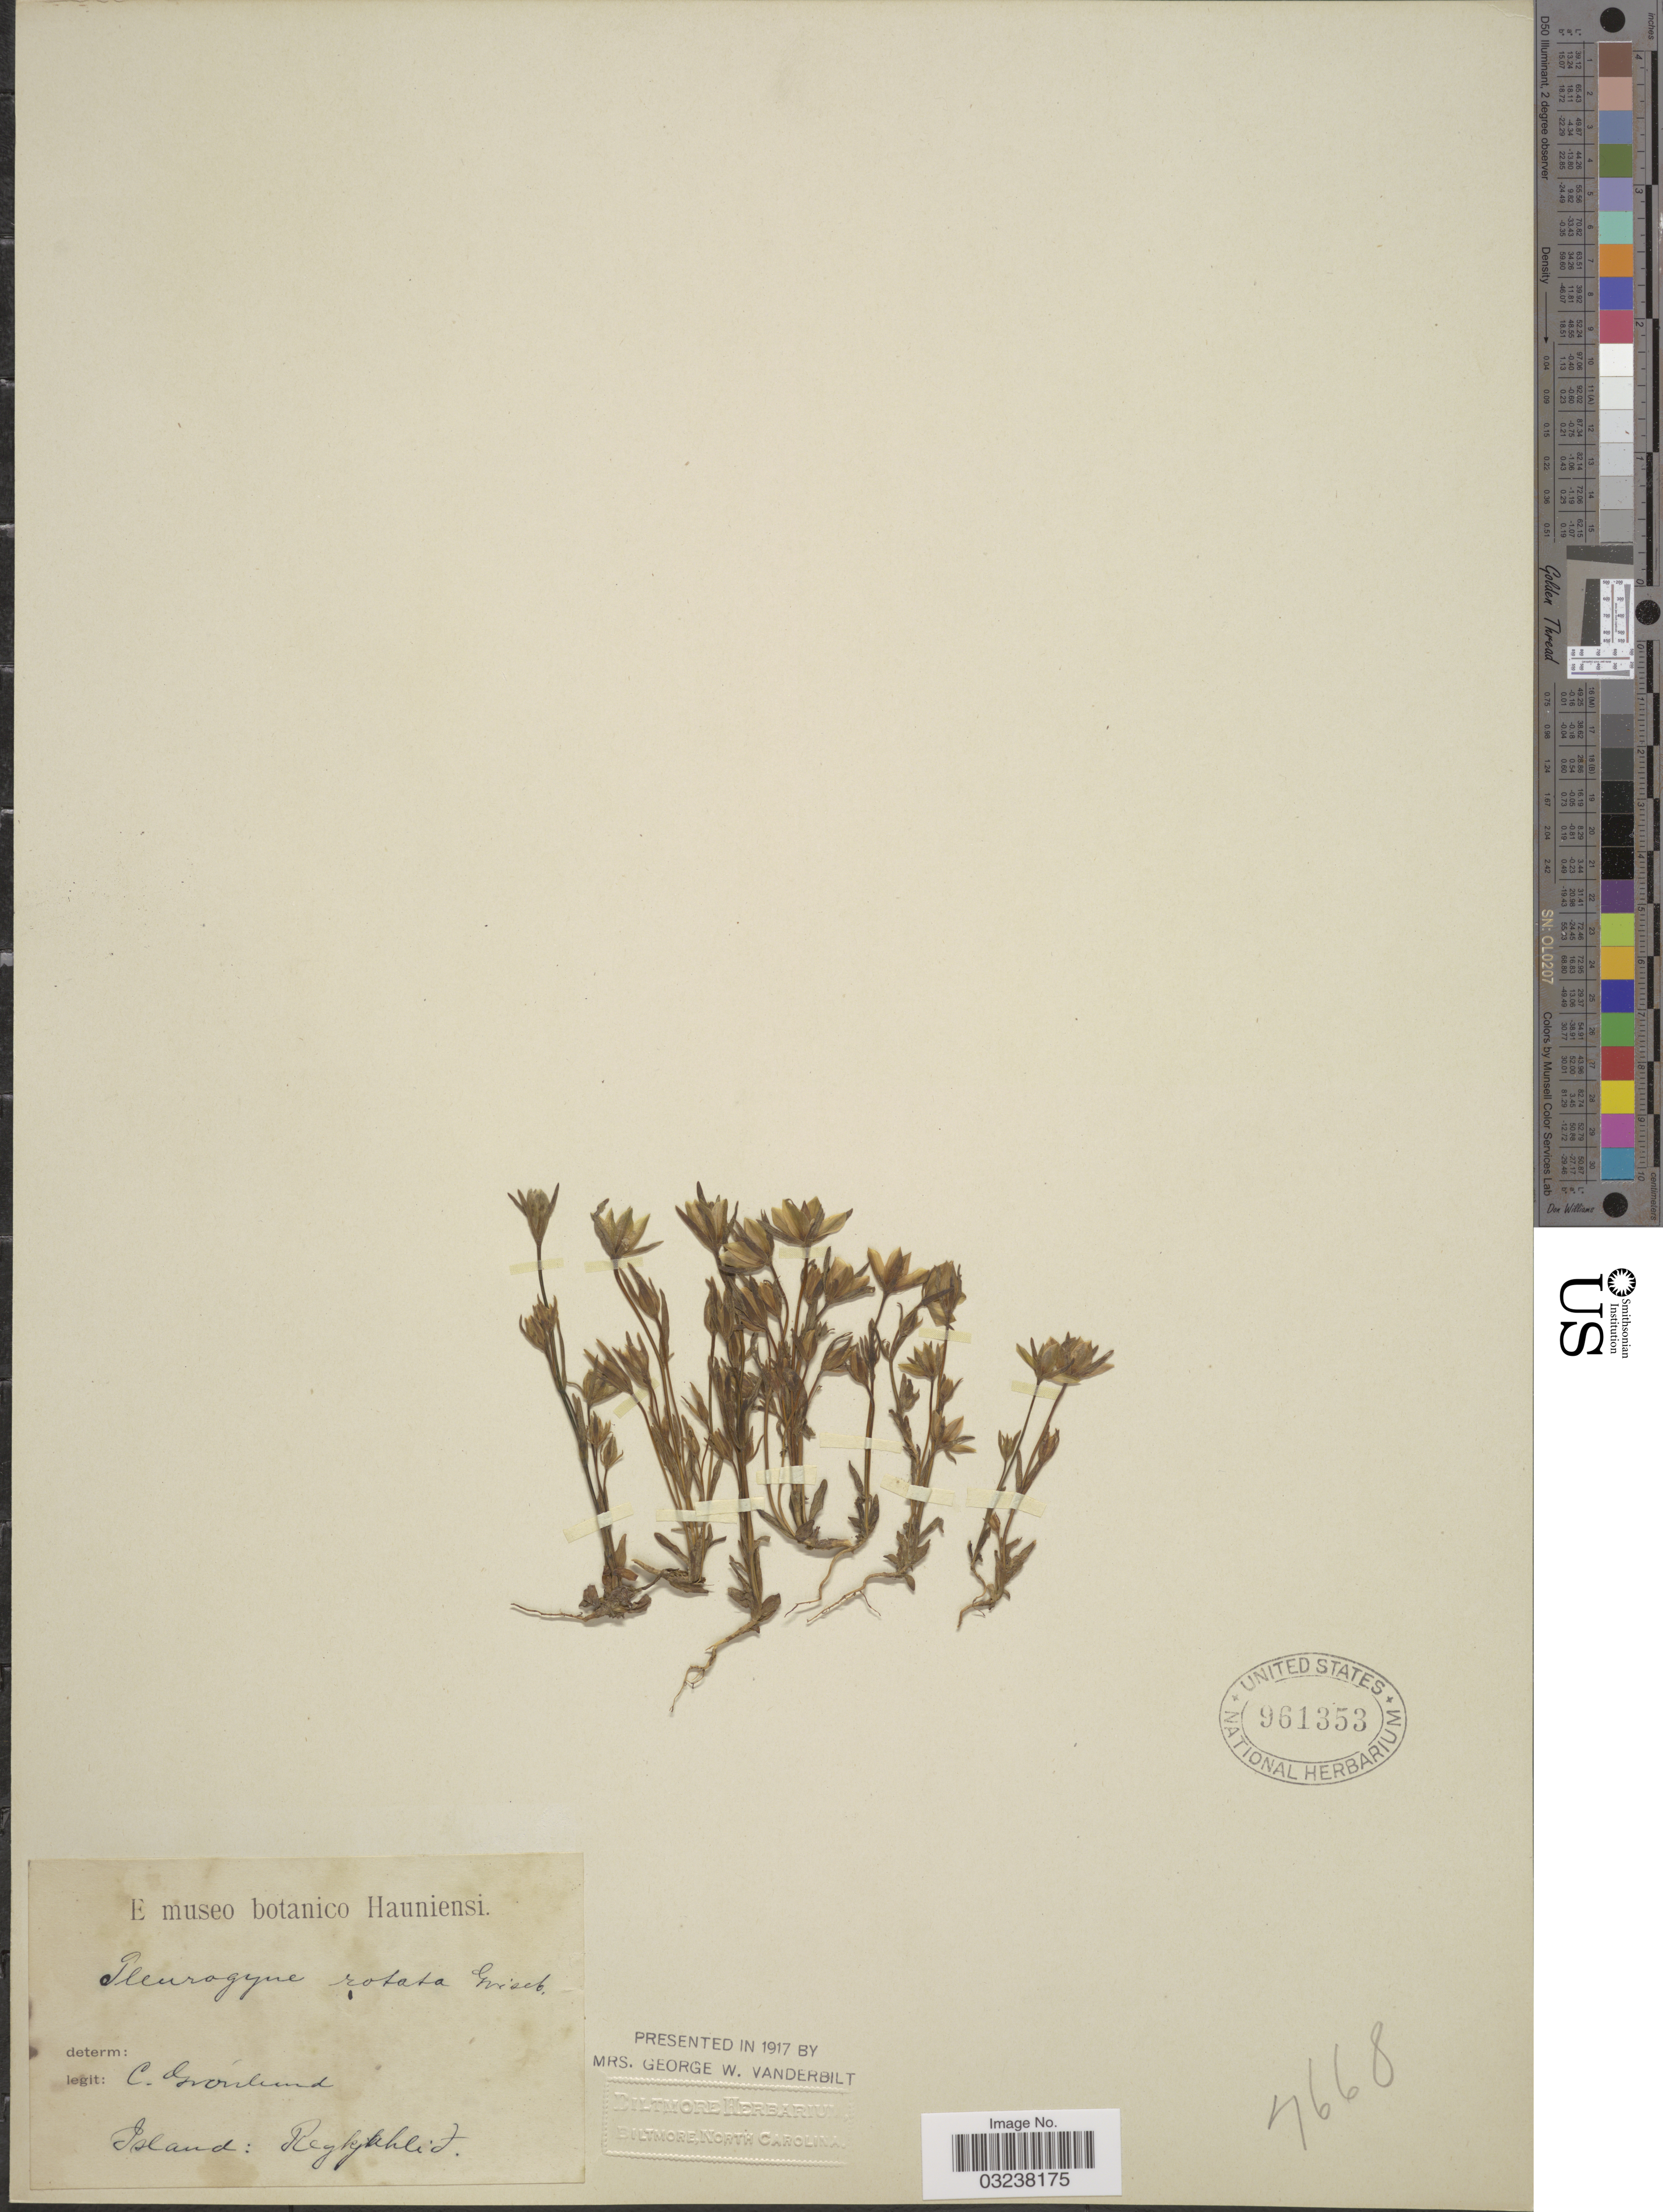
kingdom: Plantae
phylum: Tracheophyta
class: Magnoliopsida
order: Gentianales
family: Gentianaceae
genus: Lomatogonium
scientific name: Lomatogonium rotatum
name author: (L.) Fr.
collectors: C. Gronlund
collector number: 7668?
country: Iceland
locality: Reykjaklid.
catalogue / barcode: US 961353